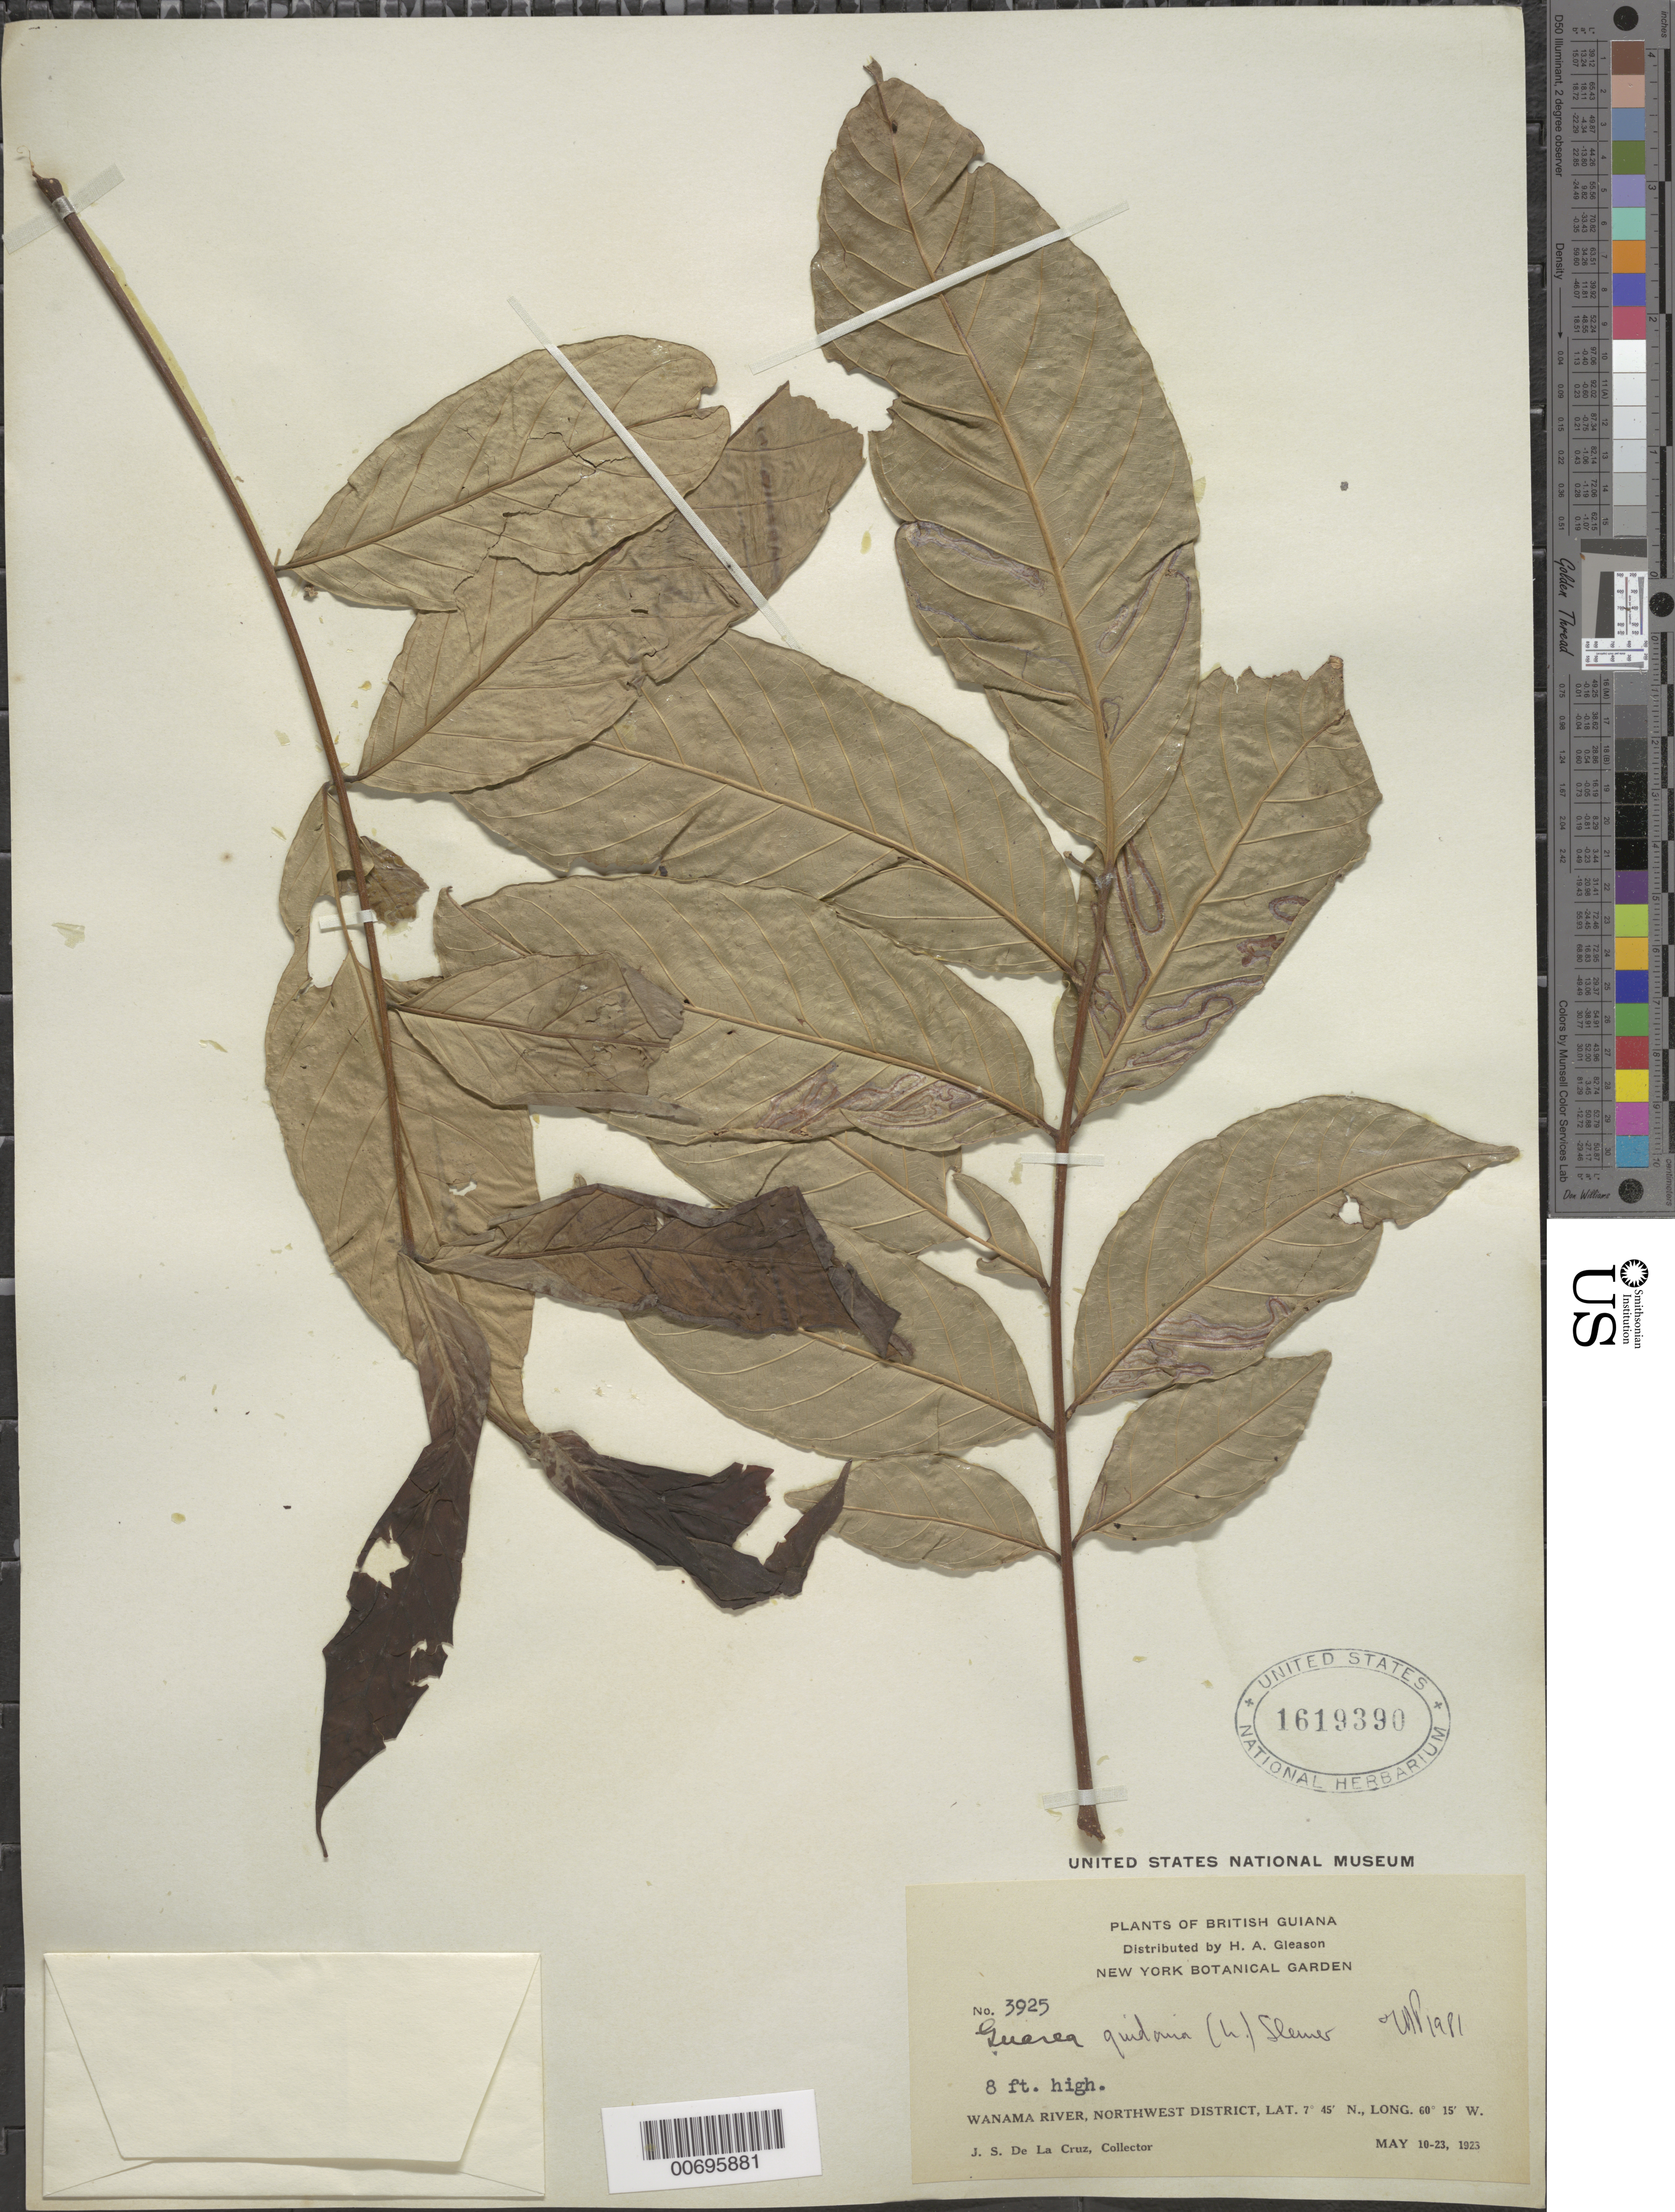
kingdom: Plantae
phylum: Tracheophyta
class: Magnoliopsida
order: Sapindales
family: Meliaceae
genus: Guarea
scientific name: Guarea guidonia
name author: (L.) Sleumer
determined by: Whyte, A.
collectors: J. S. de la Cruz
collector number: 3925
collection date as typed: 10-May-23 to 23-May-23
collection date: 1923-05-10/1923-05-23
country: Guyana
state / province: Barima-Waini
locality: Wanama R., NW District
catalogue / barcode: US 1619390